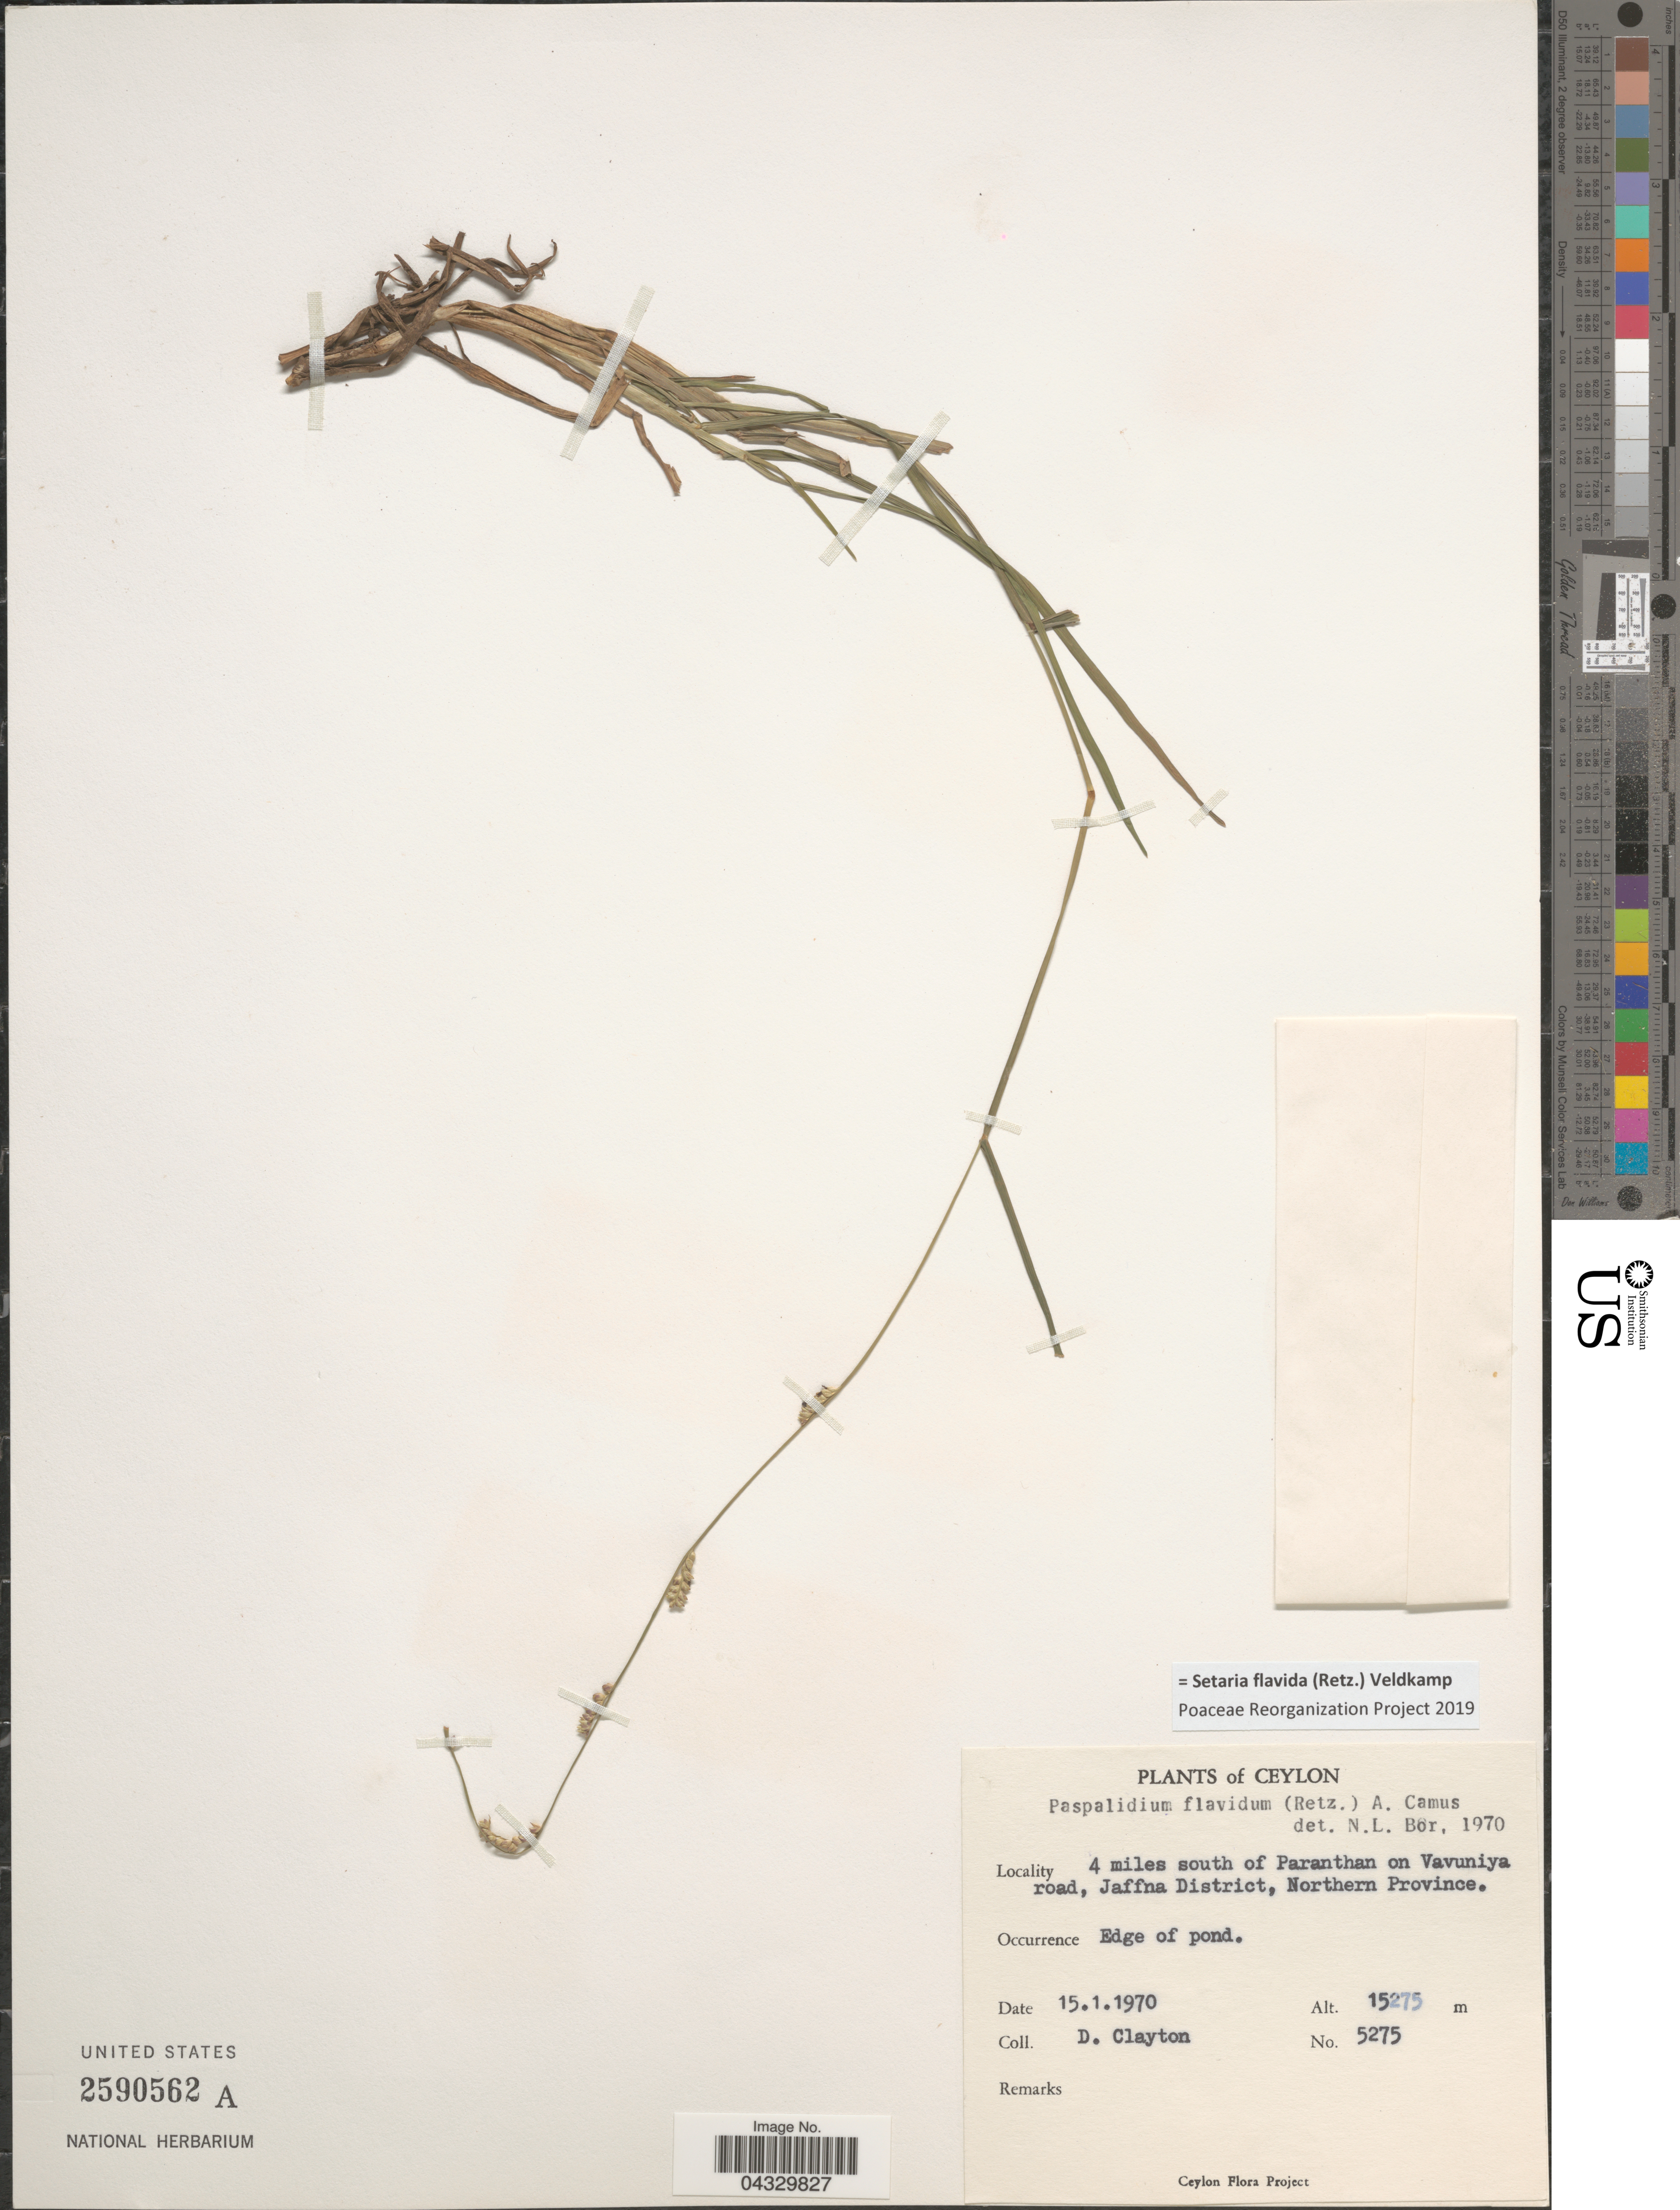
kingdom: Plantae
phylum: Tracheophyta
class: Liliopsida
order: Poales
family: Poaceae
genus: Setaria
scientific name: Setaria flavida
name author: (Retz.) Veldkamp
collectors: D. Clayton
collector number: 5275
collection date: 1970-01-15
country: Sri Lanka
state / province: Northern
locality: Ceylon. 4 miles south of Paranthan on Vavuniya road, Jaffna District.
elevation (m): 15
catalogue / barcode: US 2590562A